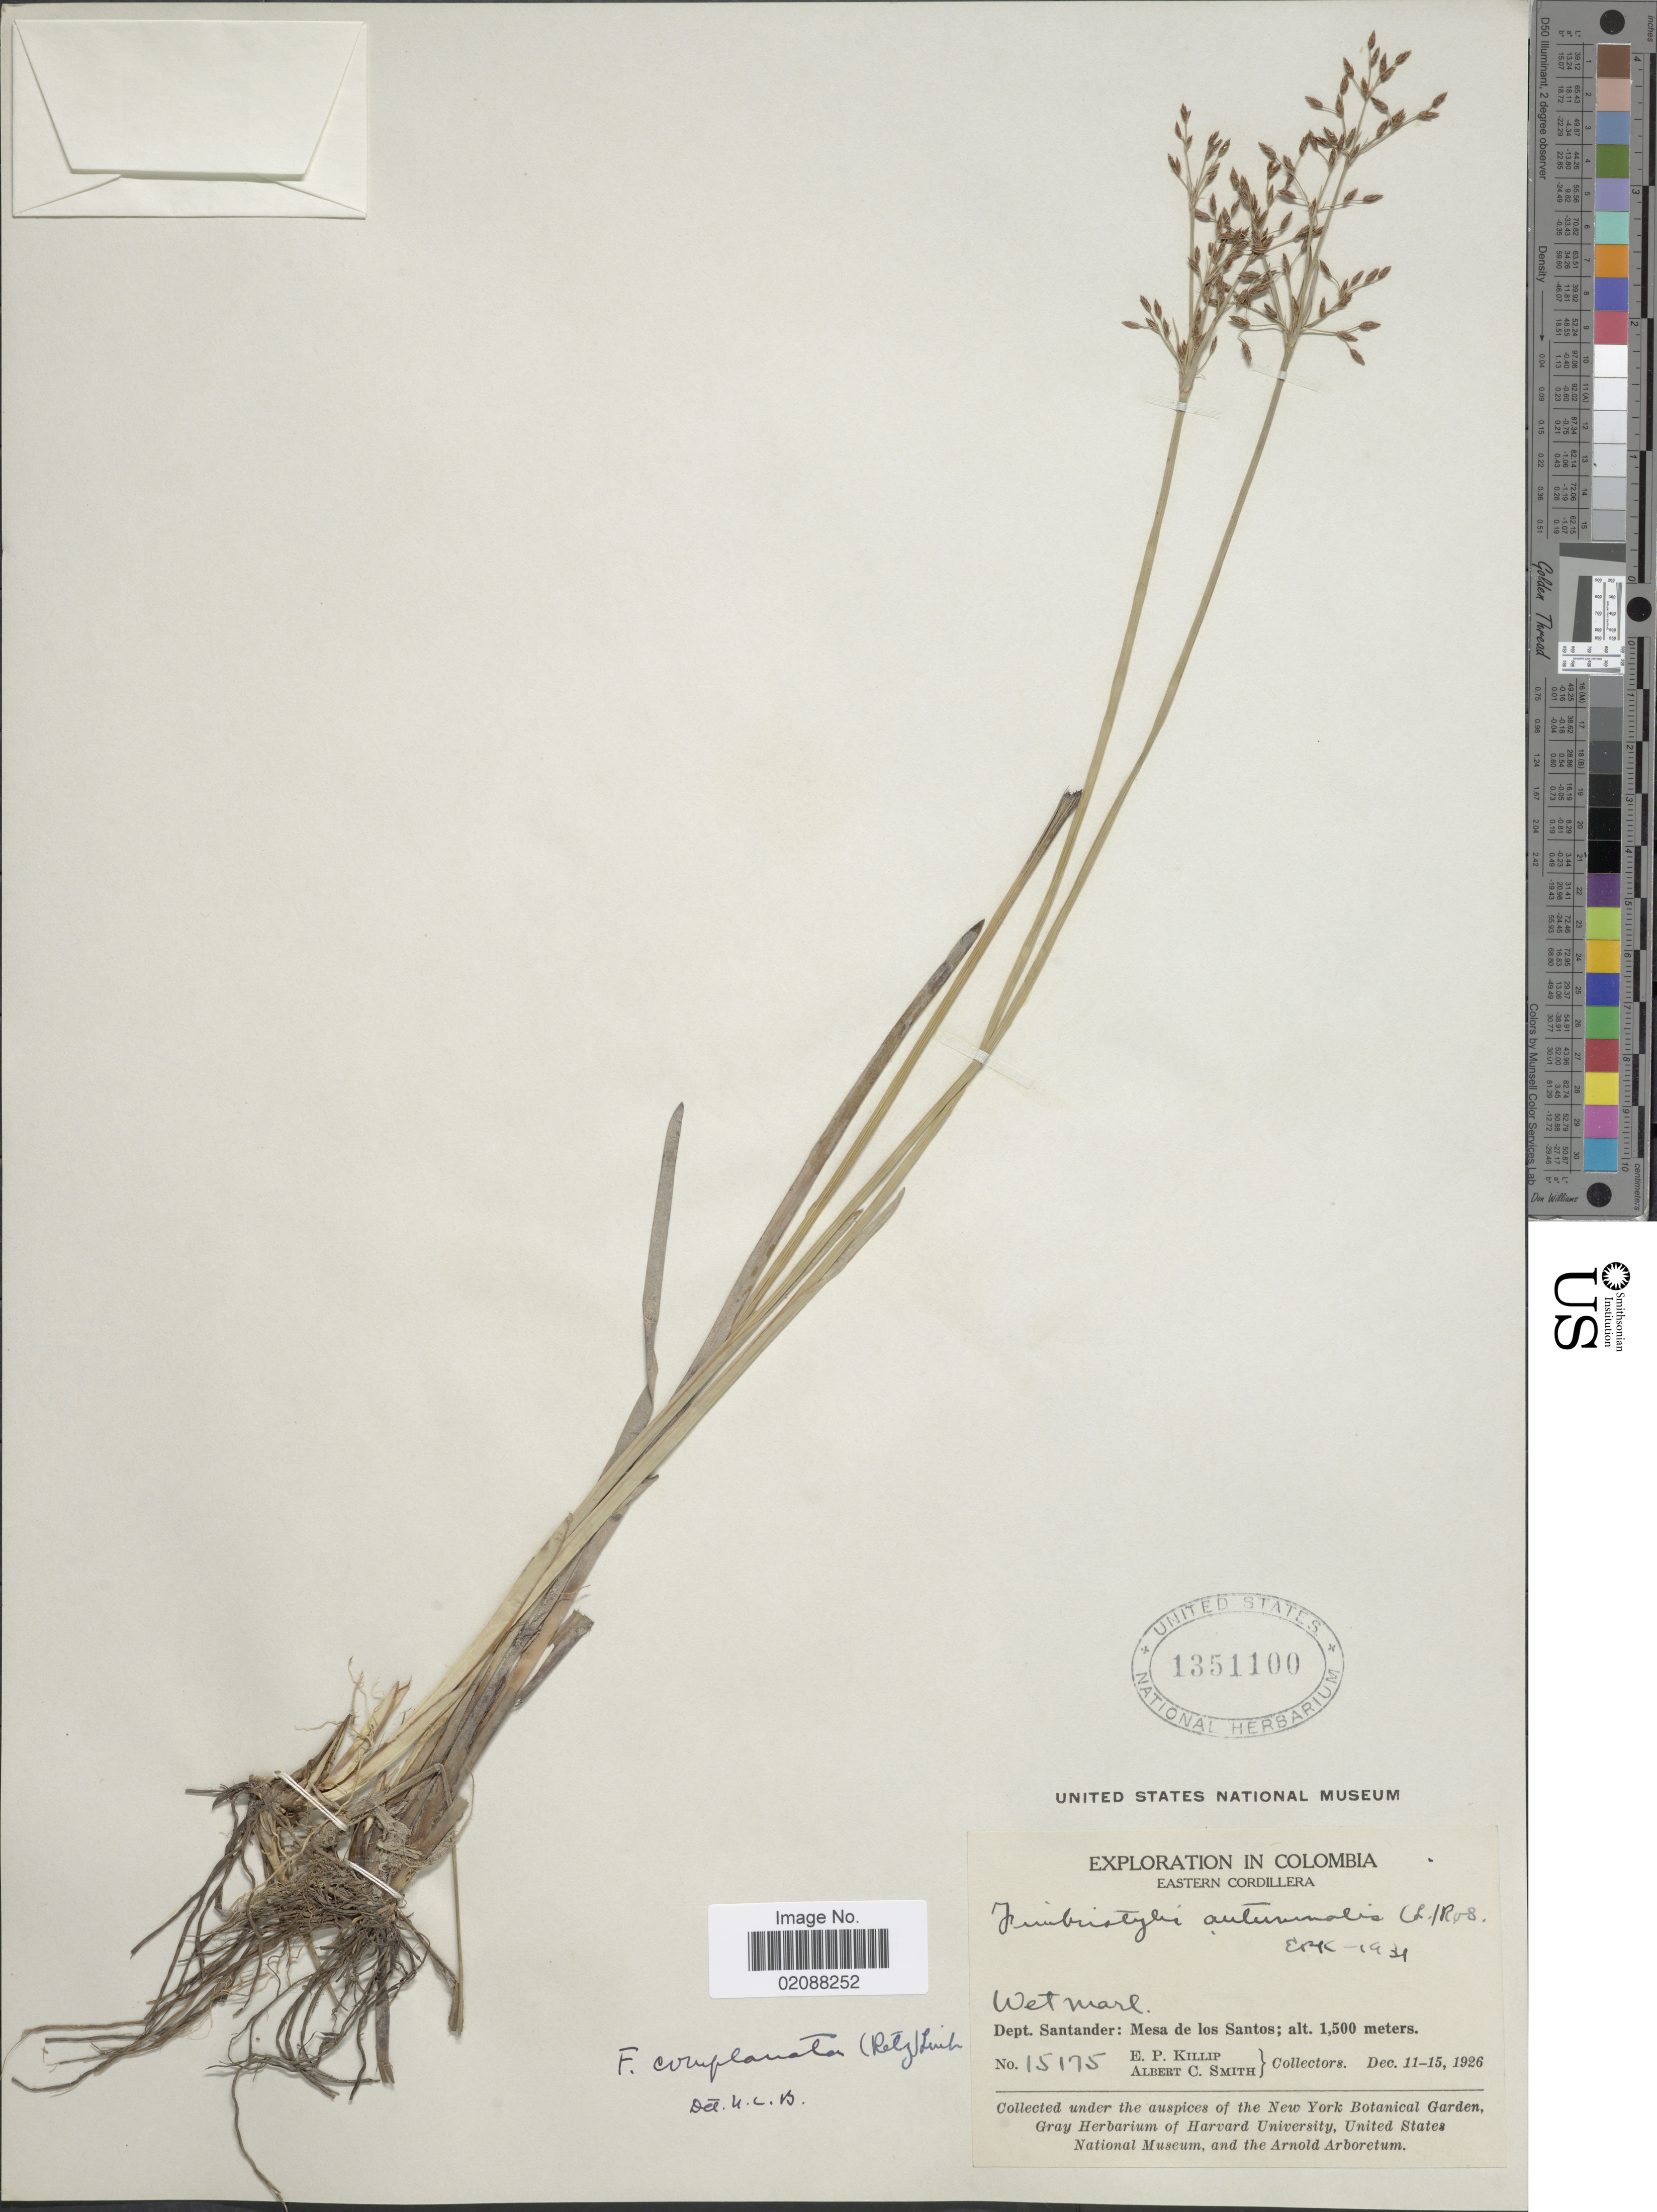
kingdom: Plantae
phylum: Tracheophyta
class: Liliopsida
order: Poales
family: Cyperaceae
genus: Fimbristylis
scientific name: Fimbristylis complanata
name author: (Retz.) Link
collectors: E. P. Killip & A. C. Smith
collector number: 15175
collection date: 1926-12-11/1926-12-15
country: Colombia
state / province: Santander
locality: Eastern Cordillera, Mesa de los Santos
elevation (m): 1500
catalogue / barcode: US 1351100